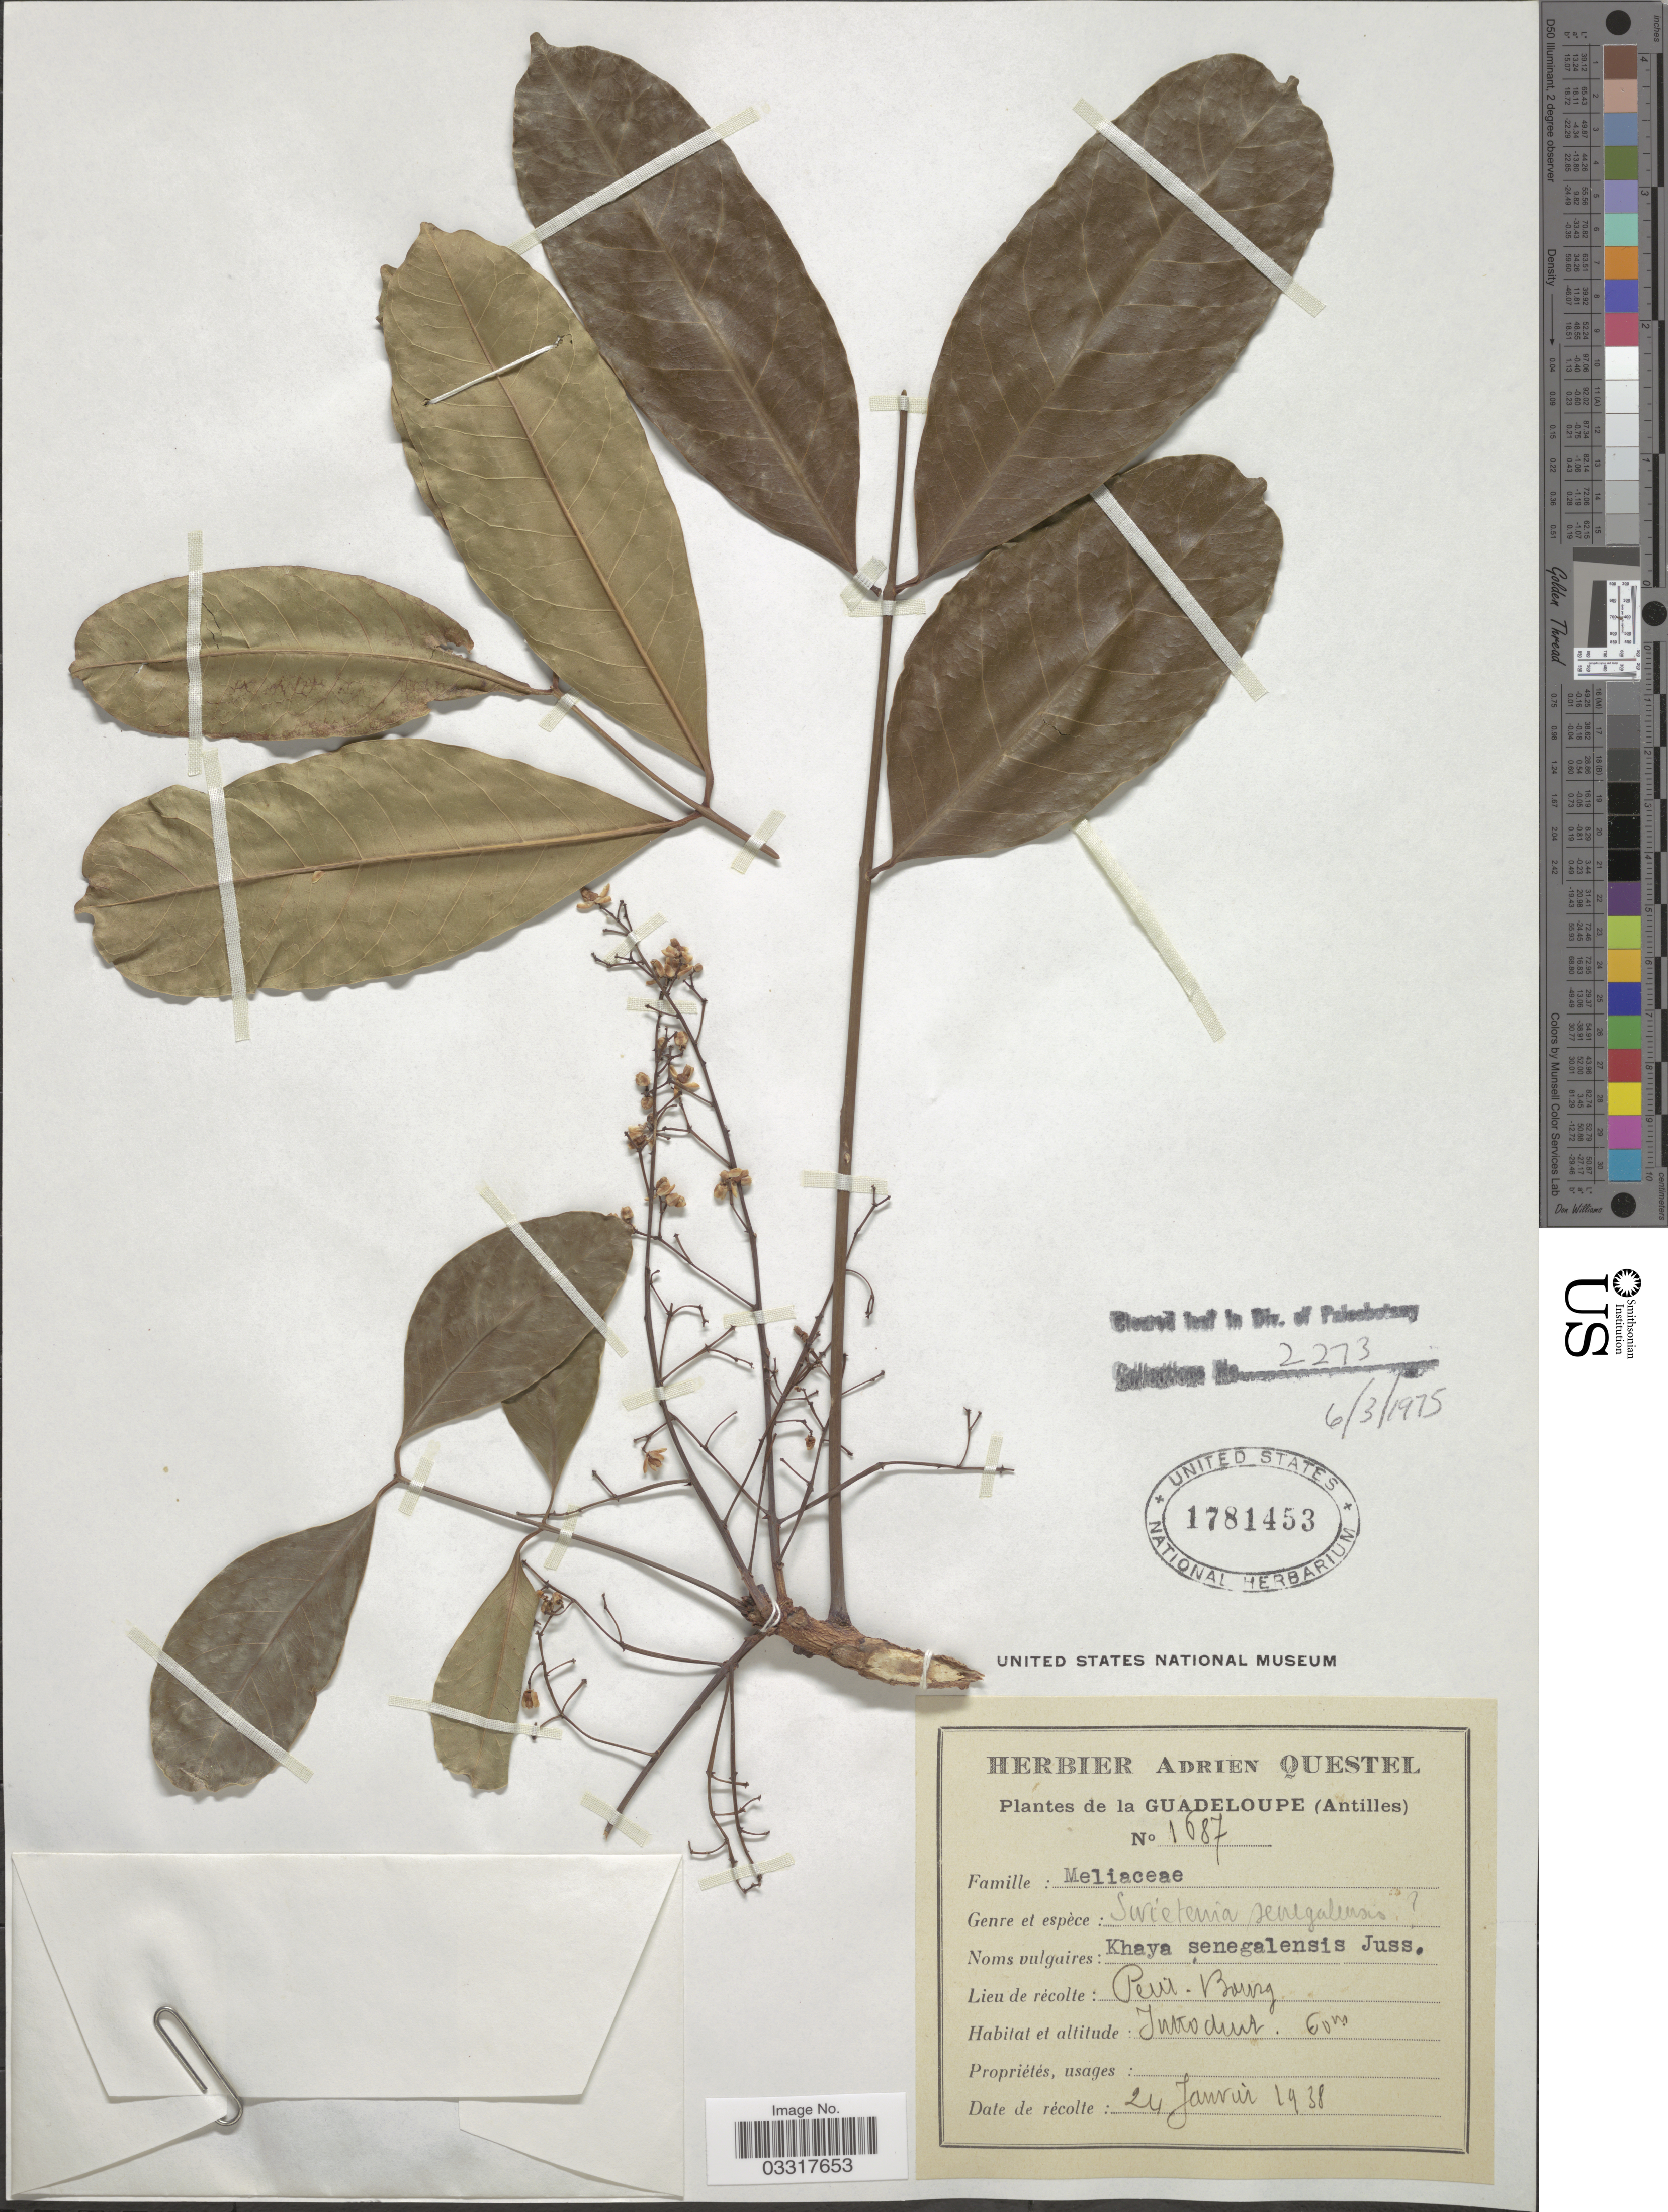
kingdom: Plantae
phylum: Tracheophyta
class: Magnoliopsida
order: Sapindales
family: Meliaceae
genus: Khaya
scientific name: Khaya senegalensis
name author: (Desr.) A. Juss.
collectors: ex herb. A. Questal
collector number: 1698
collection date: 1938-01-24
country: Guadeloupe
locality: (Antilles), Petit Bourg.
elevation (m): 60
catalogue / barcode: US 1781453